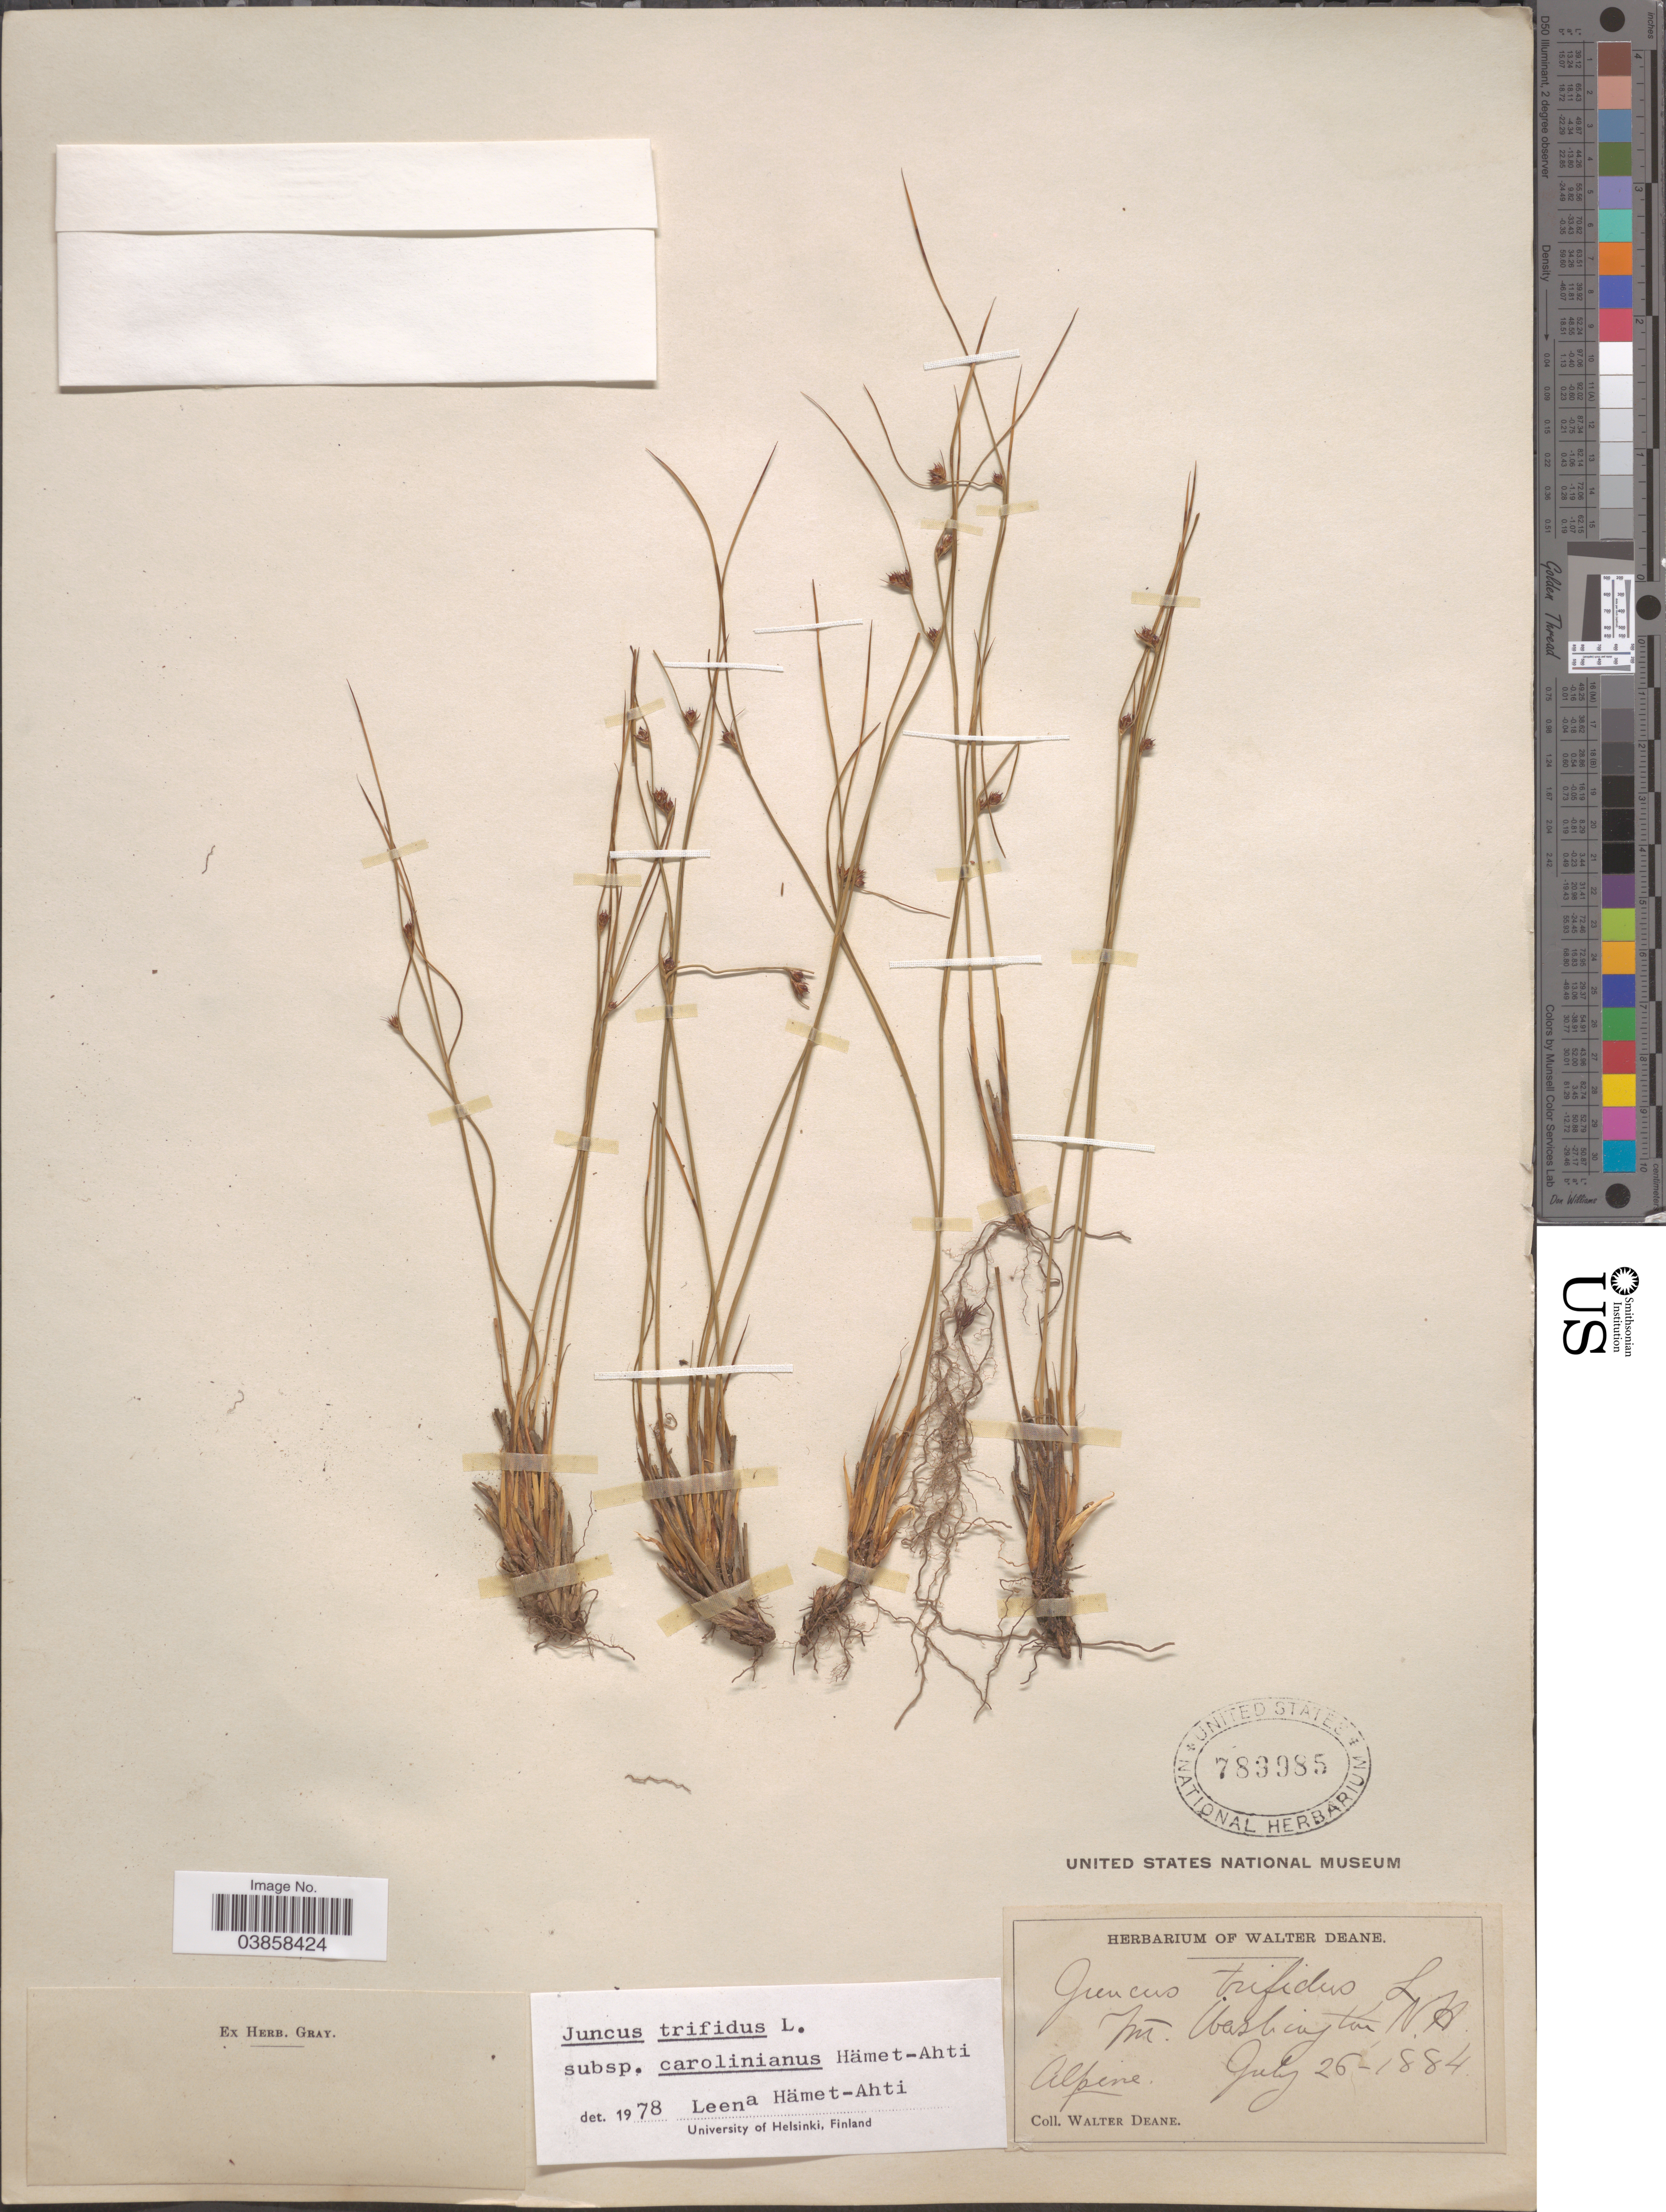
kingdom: Plantae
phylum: Tracheophyta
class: Liliopsida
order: Poales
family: Juncaceae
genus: Juncus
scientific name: Juncus trifidus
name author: L.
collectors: W. Deane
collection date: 1884-07-26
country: United States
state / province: New Hampshire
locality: Mt. Washington.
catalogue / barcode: US 789985